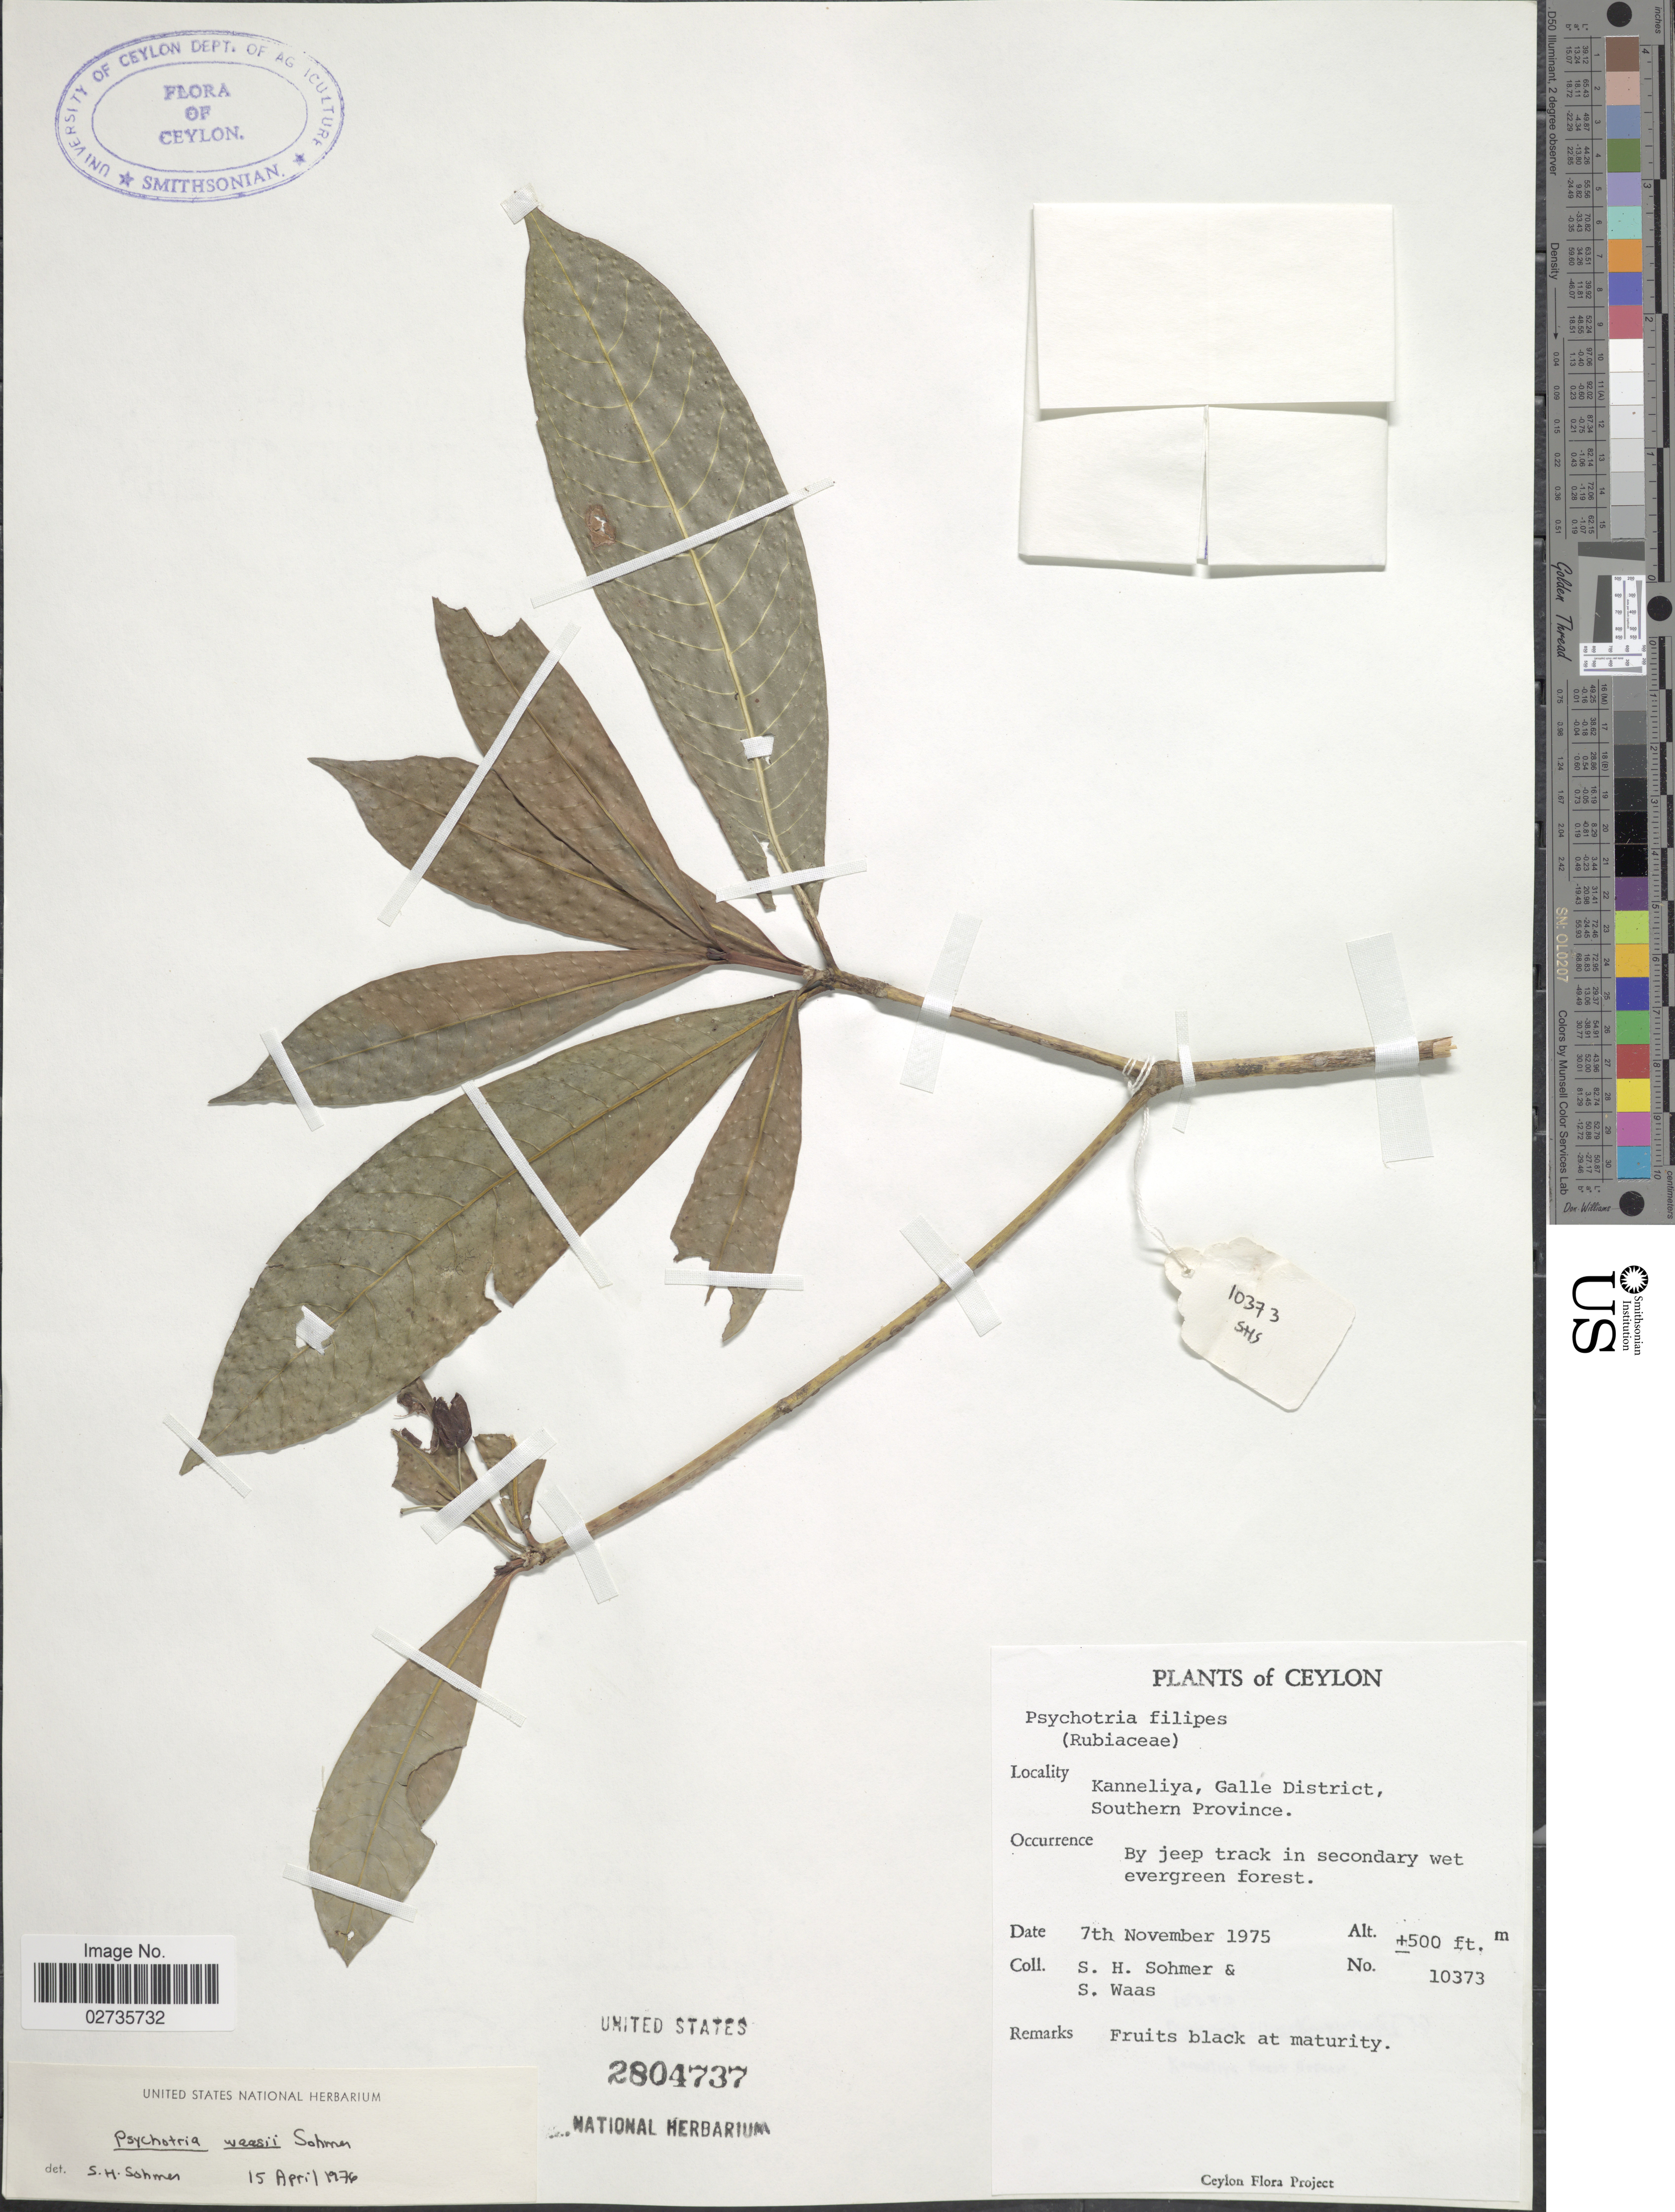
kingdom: Plantae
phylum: Tracheophyta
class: Magnoliopsida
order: Gentianales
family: Rubiaceae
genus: Psychotria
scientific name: Psychotria waasii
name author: Sohmer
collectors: S. H. Sohmer & S. Waas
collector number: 10373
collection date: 1975-11-07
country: Sri Lanka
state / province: Southern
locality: Ceylon, Kanneliya, Galle District, By jeep track in secondary wet evergreen forest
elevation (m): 152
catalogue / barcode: US 2804737